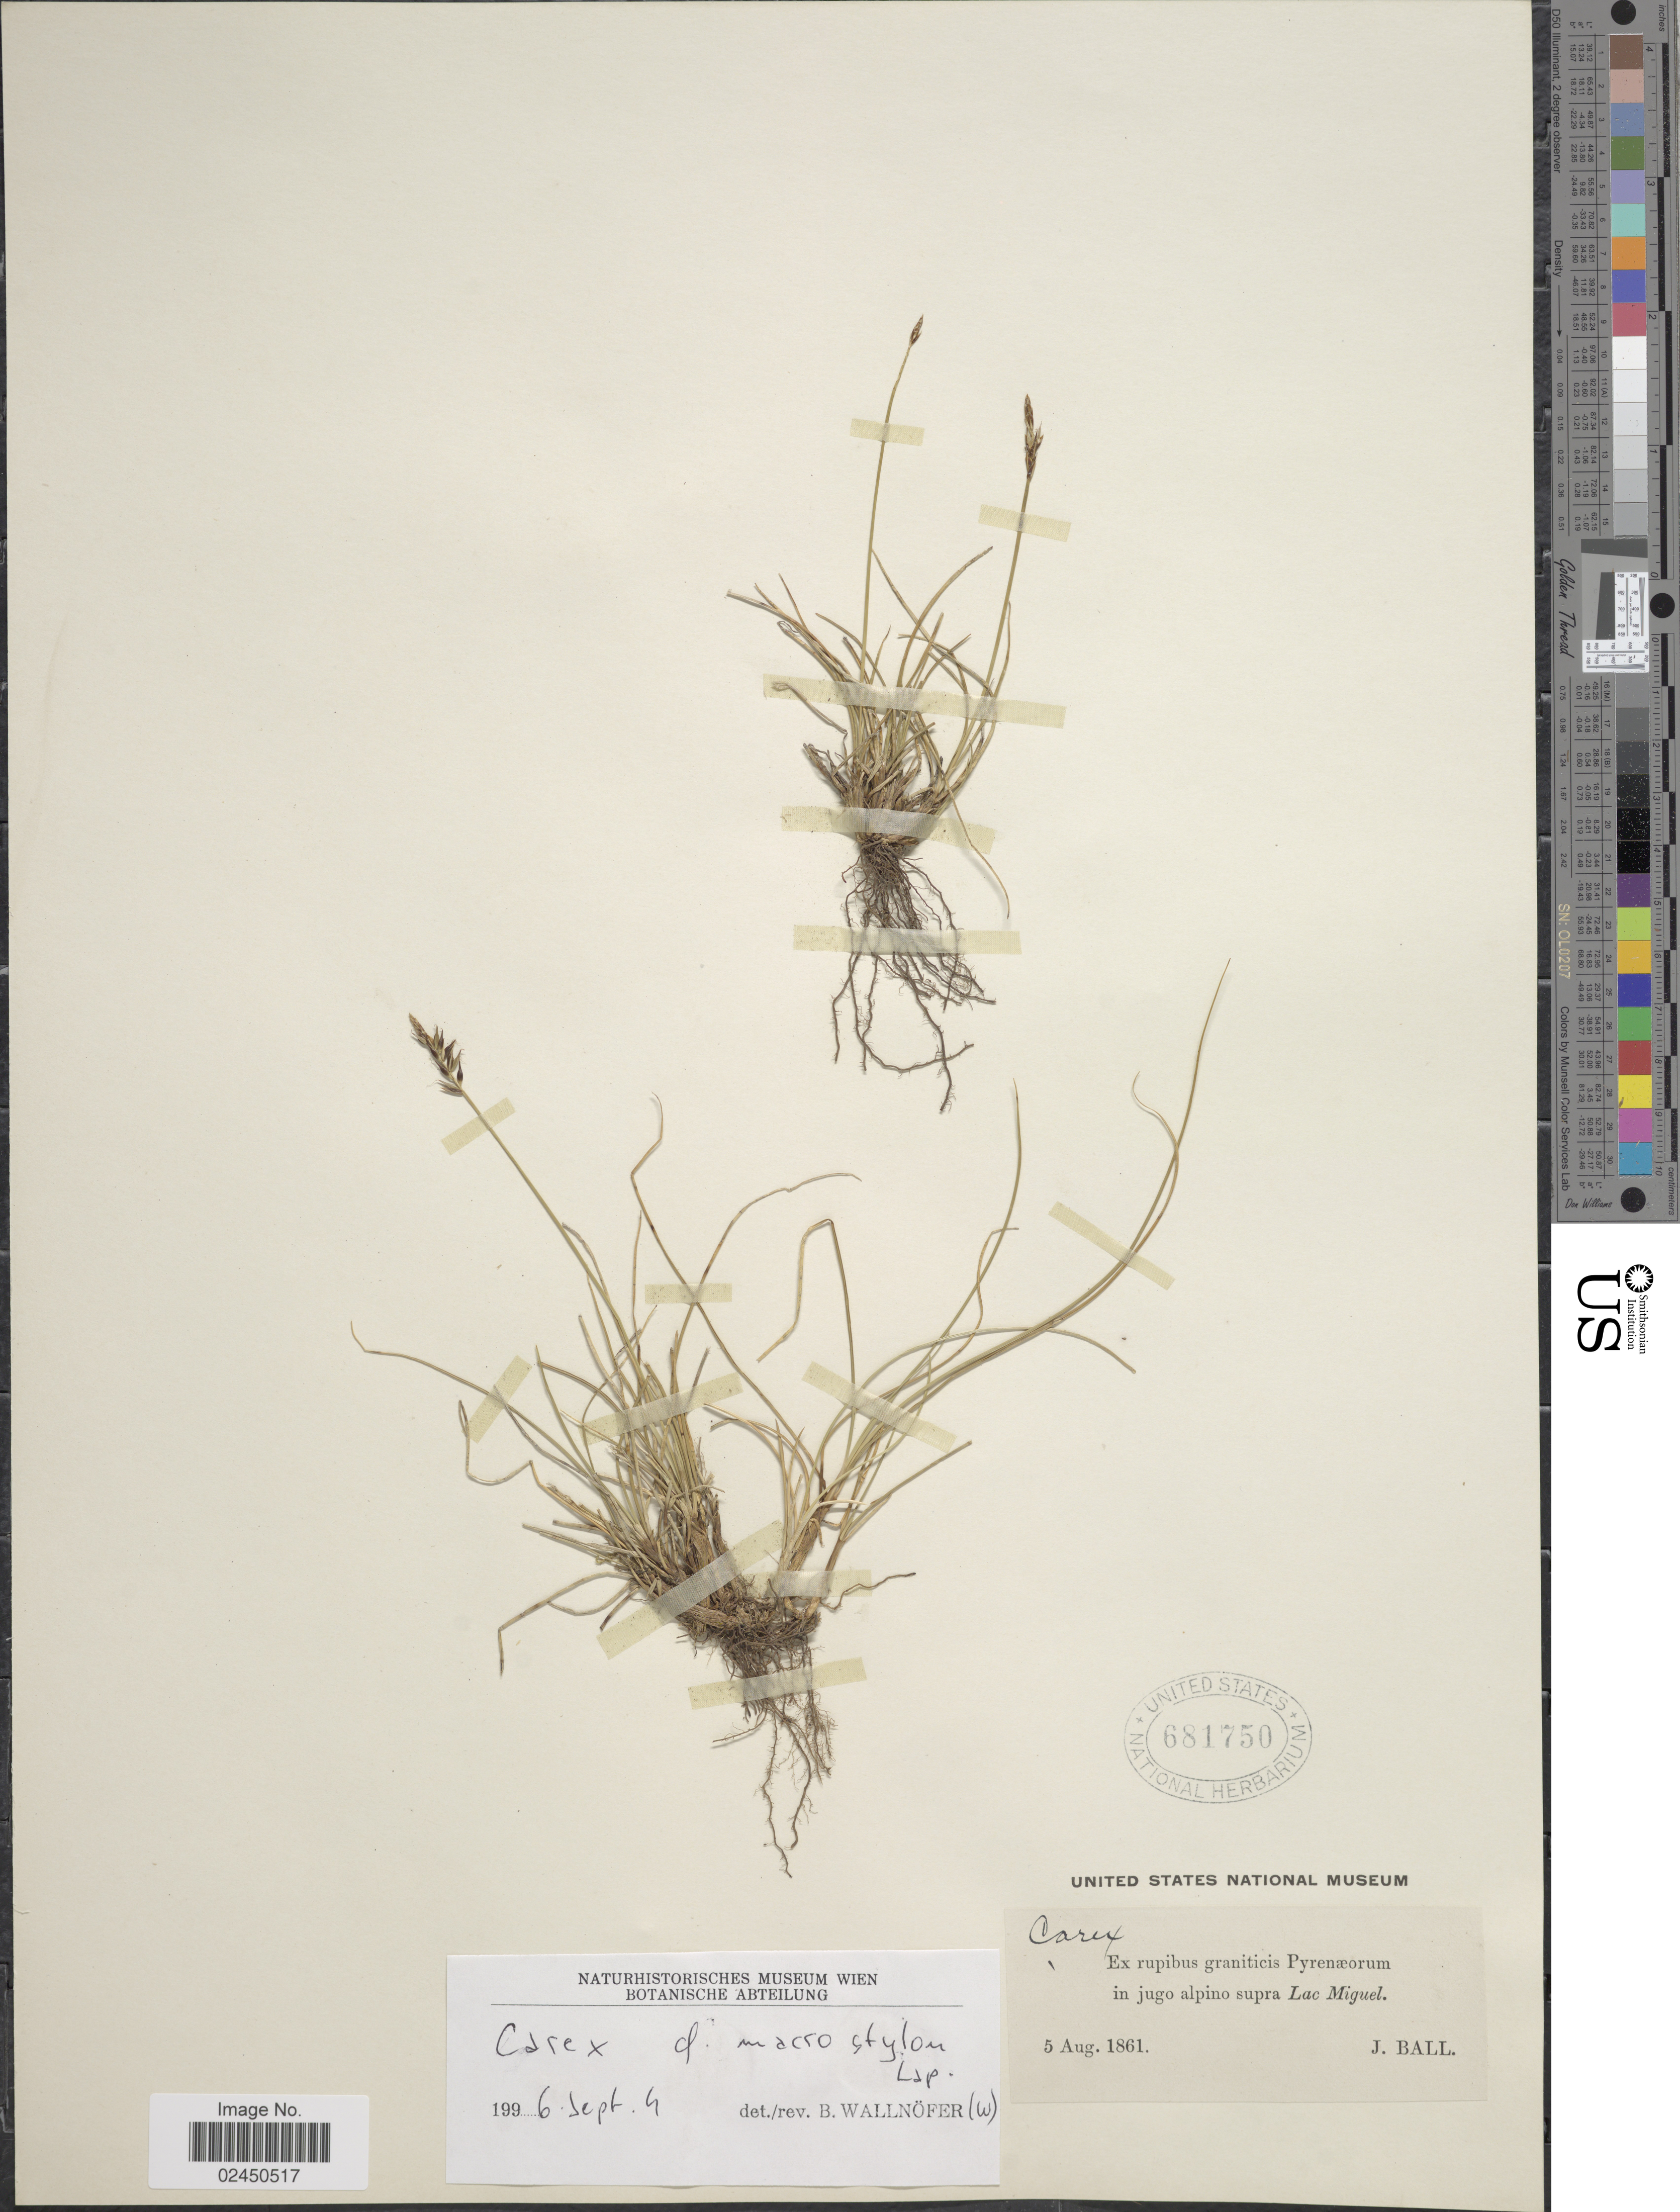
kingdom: Plantae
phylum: Tracheophyta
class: Liliopsida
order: Poales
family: Cyperaceae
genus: Carex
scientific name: Carex macrostylos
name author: Lapeyr.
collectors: J. Ball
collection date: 1861-08-05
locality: Ex rupibus graniticis Pyrenaeorum in jugo alpino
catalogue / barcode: US 681750